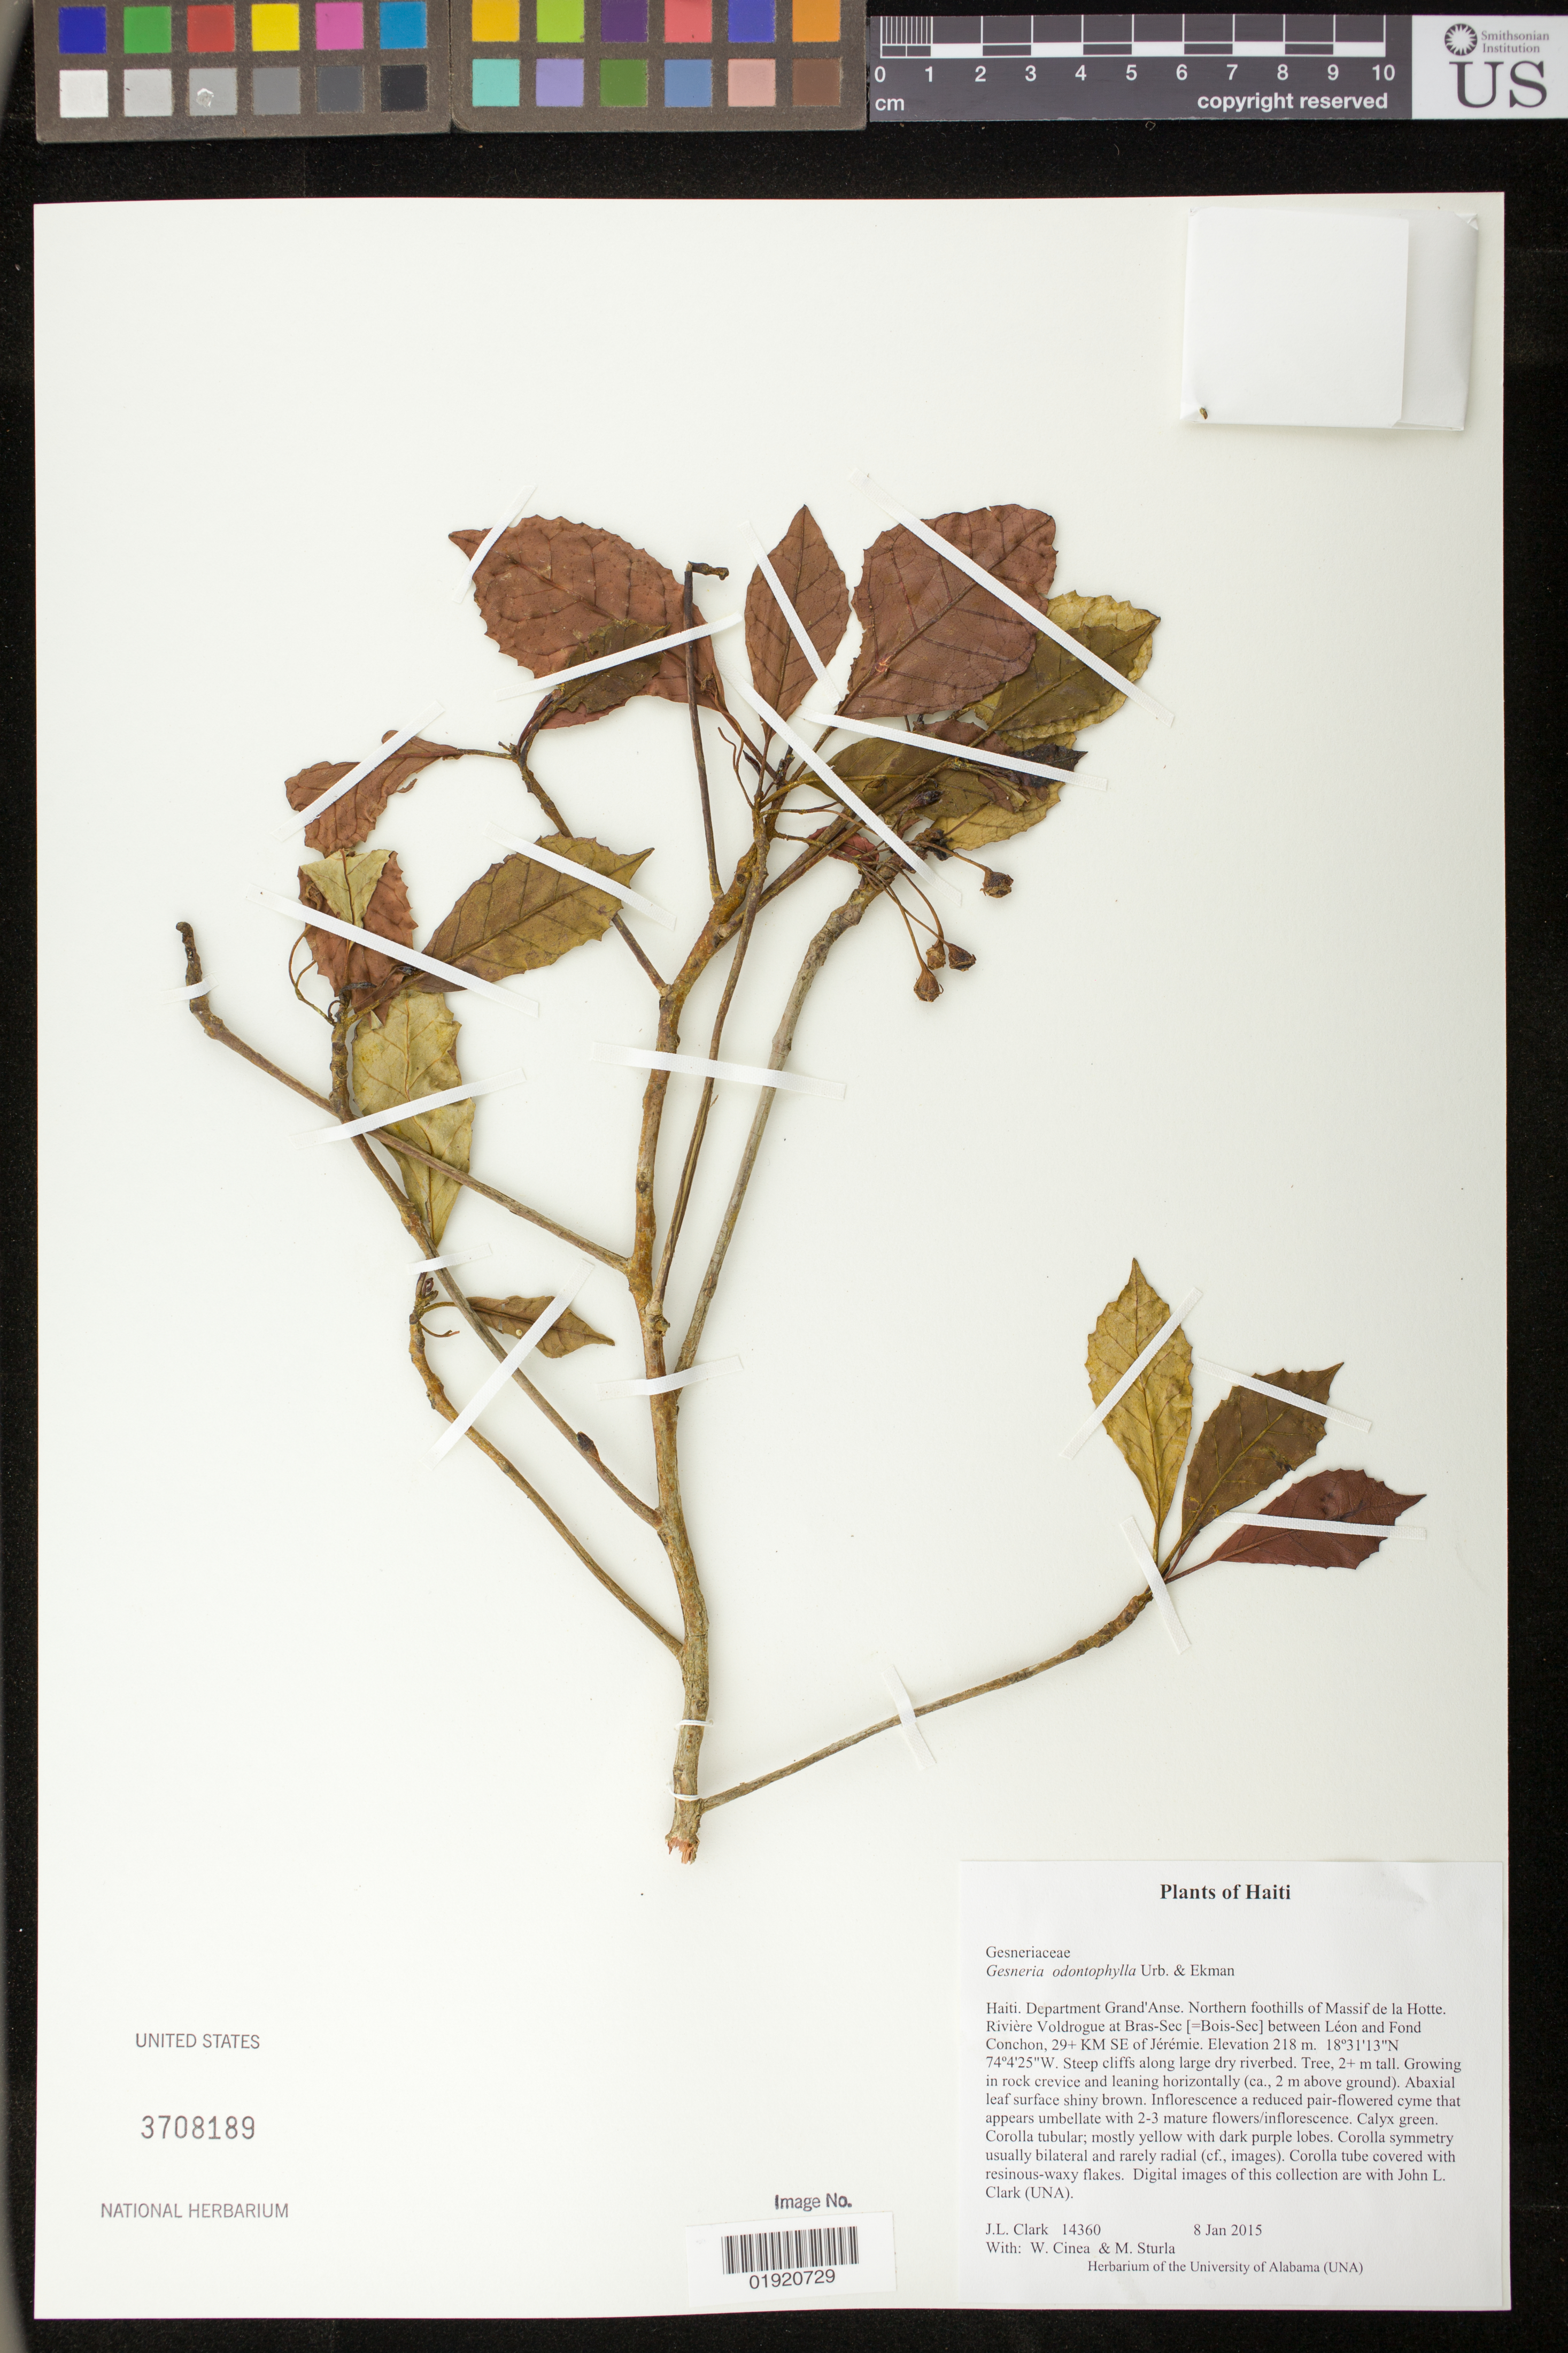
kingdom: Plantae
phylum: Tracheophyta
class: Magnoliopsida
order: Lamiales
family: Gesneriaceae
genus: Gesneria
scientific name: Gesneria odontophylla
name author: Urb. & Ekman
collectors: J. L. Clark, W. Cinea & M. Sturla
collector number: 14360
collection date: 2015-01-08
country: Haiti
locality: Haiti. Department Grand'Anse. Northern foothills of Massif de la Hotte. Riviere Voldrogue at Bras-Sec [=Bois-Sec] between Leon and Fond Conchon, 29+KM SE of Jeremie.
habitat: Steep cliffs along large dry riverbed. Growing in rock crevice and leaning horizontally (ca., 2 m above ground).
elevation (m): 218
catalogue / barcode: US 3708189